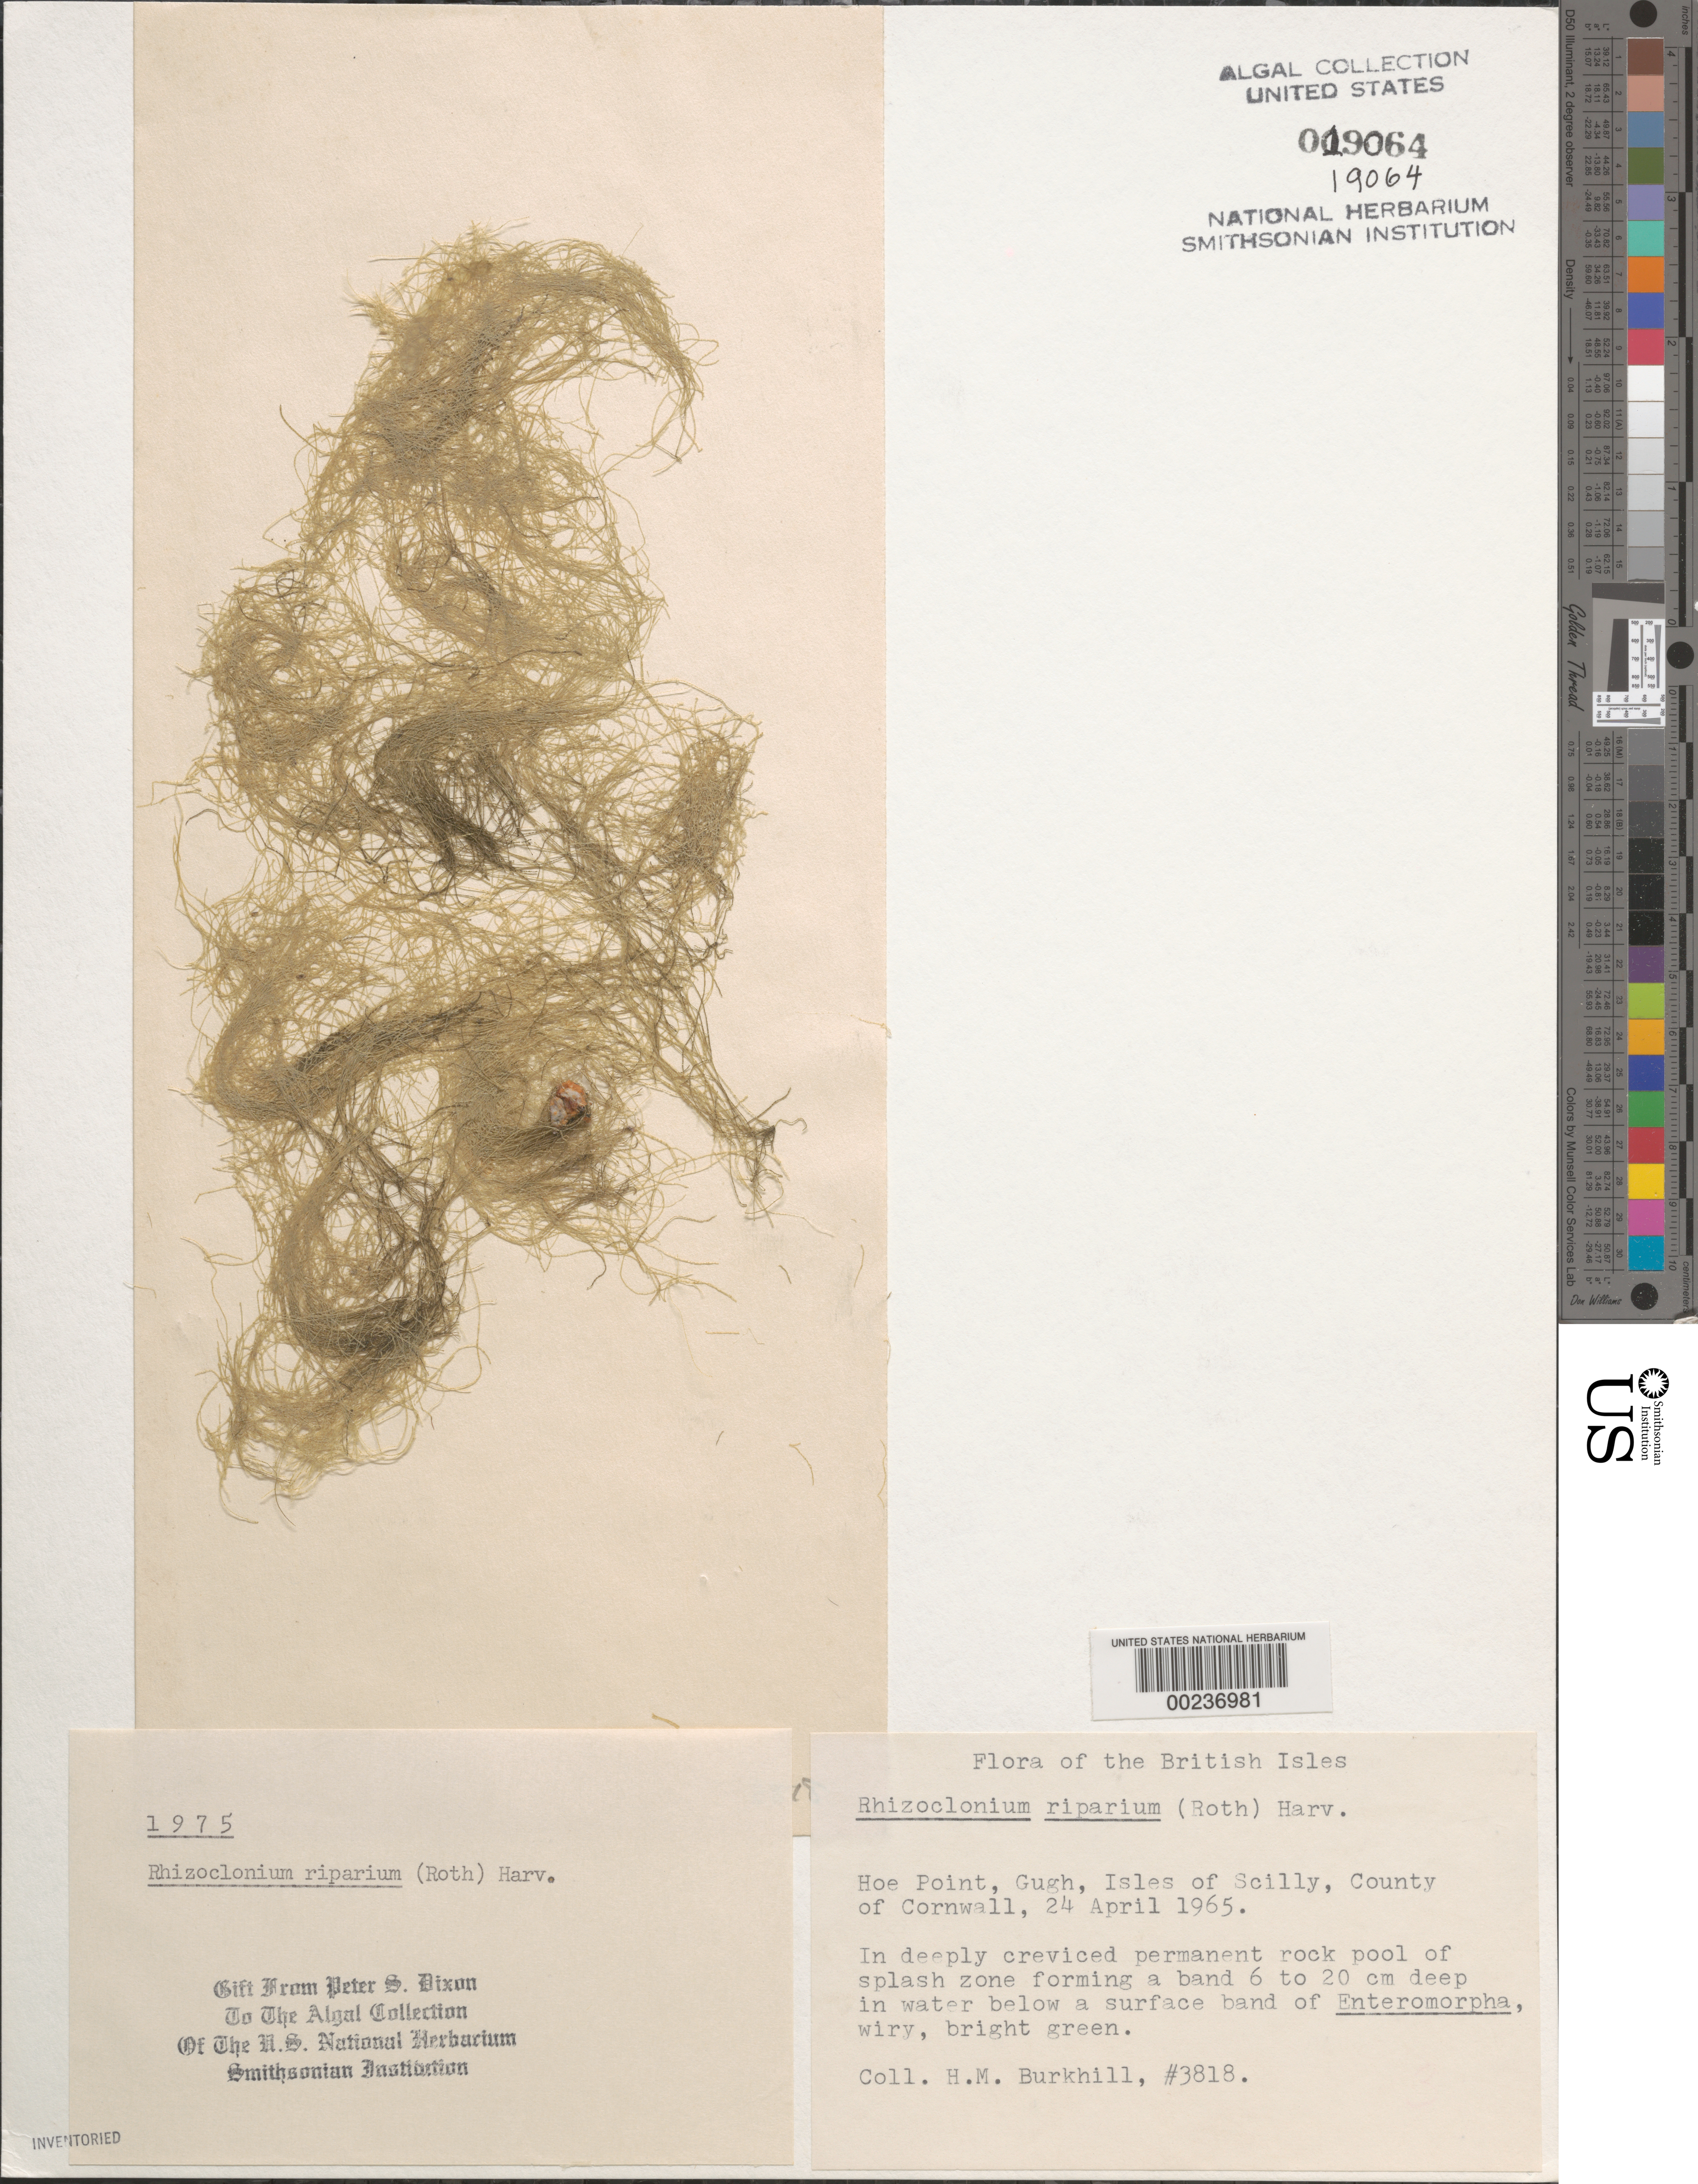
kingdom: Plantae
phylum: Chlorophyta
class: Ulvophyceae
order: Cladophorales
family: Cladophoraceae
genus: Rhizoclonium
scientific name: Rhizoclonium riparium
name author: (Roth) Harv.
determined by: Dixon, P. S.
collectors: H. M. Burkill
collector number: HMB 3818 & PSD 1975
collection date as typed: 24 Apr 1965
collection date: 1965-04-24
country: United Kingdom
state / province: England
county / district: Council of the Isles of Scilly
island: Gugh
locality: Hoe Point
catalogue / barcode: US 19064